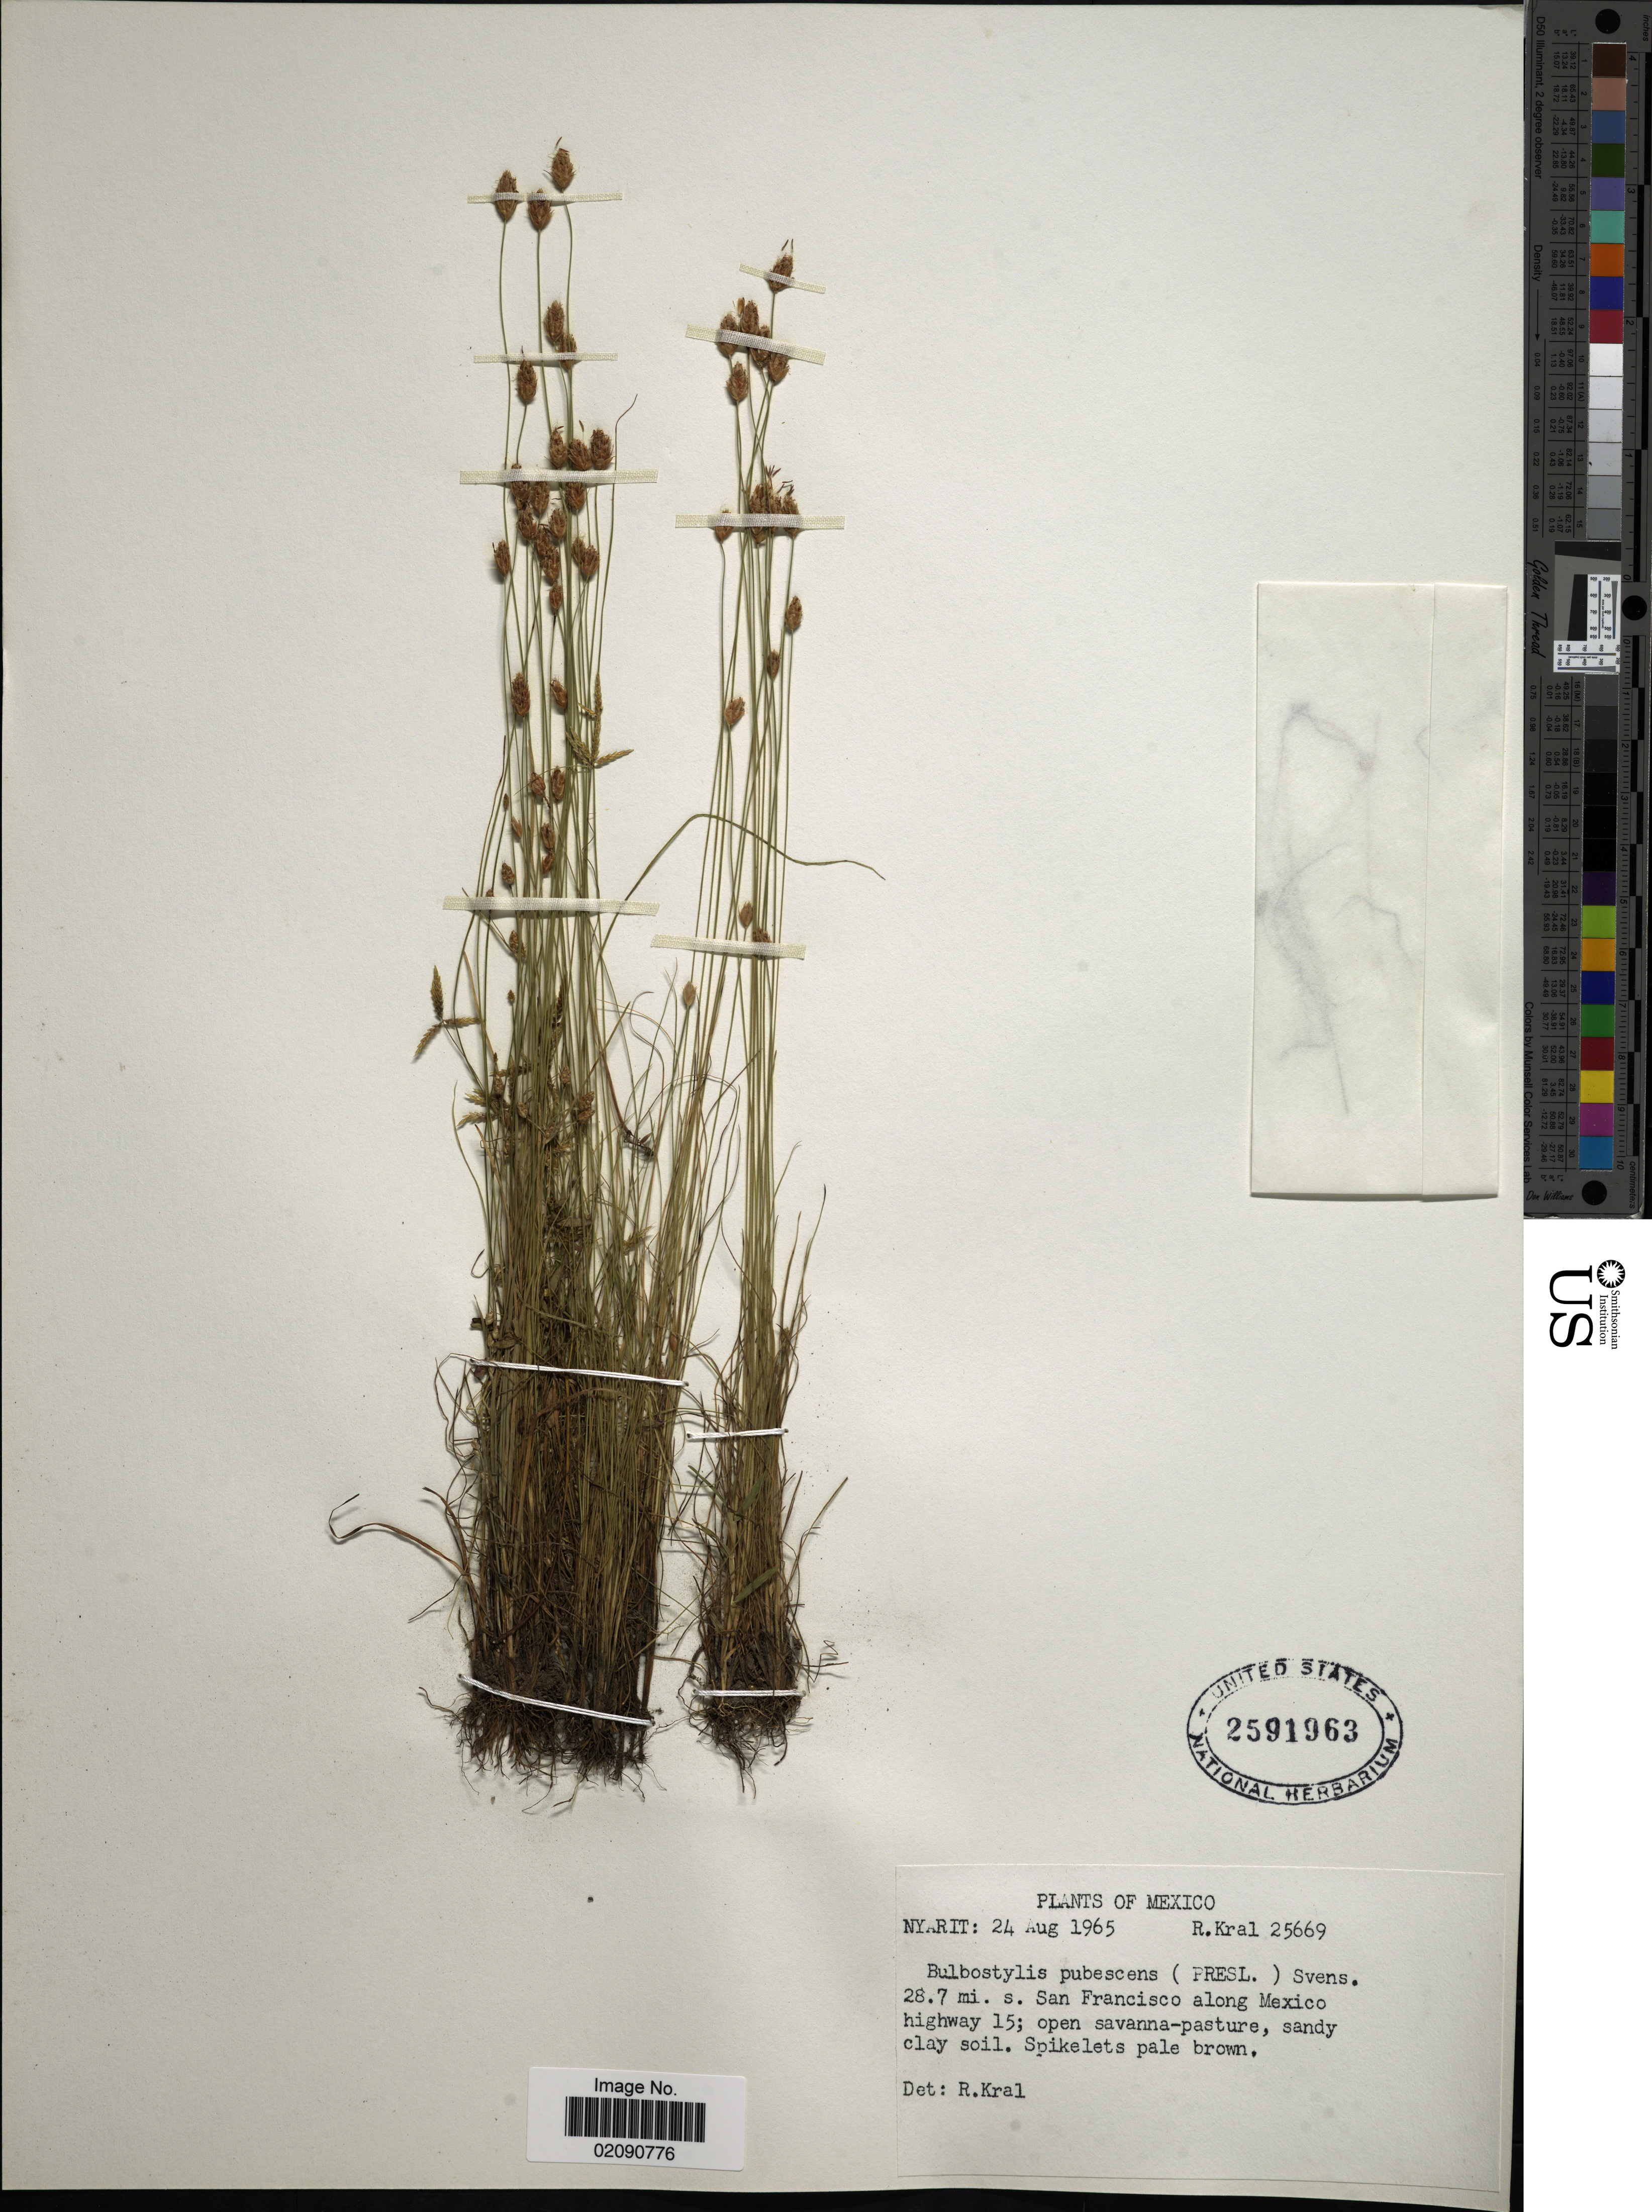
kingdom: Plantae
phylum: Tracheophyta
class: Liliopsida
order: Poales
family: Cyperaceae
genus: Bulbostylis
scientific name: Bulbostylis pubescens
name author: (J. Presl & C. Presl) Svenson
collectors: R. Kral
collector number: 25669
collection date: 1965-08-24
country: Mexico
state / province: Nayarit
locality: Nyarit. 28.7 mi. s. San Francisco along Mexico highway 15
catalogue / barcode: US 2591963